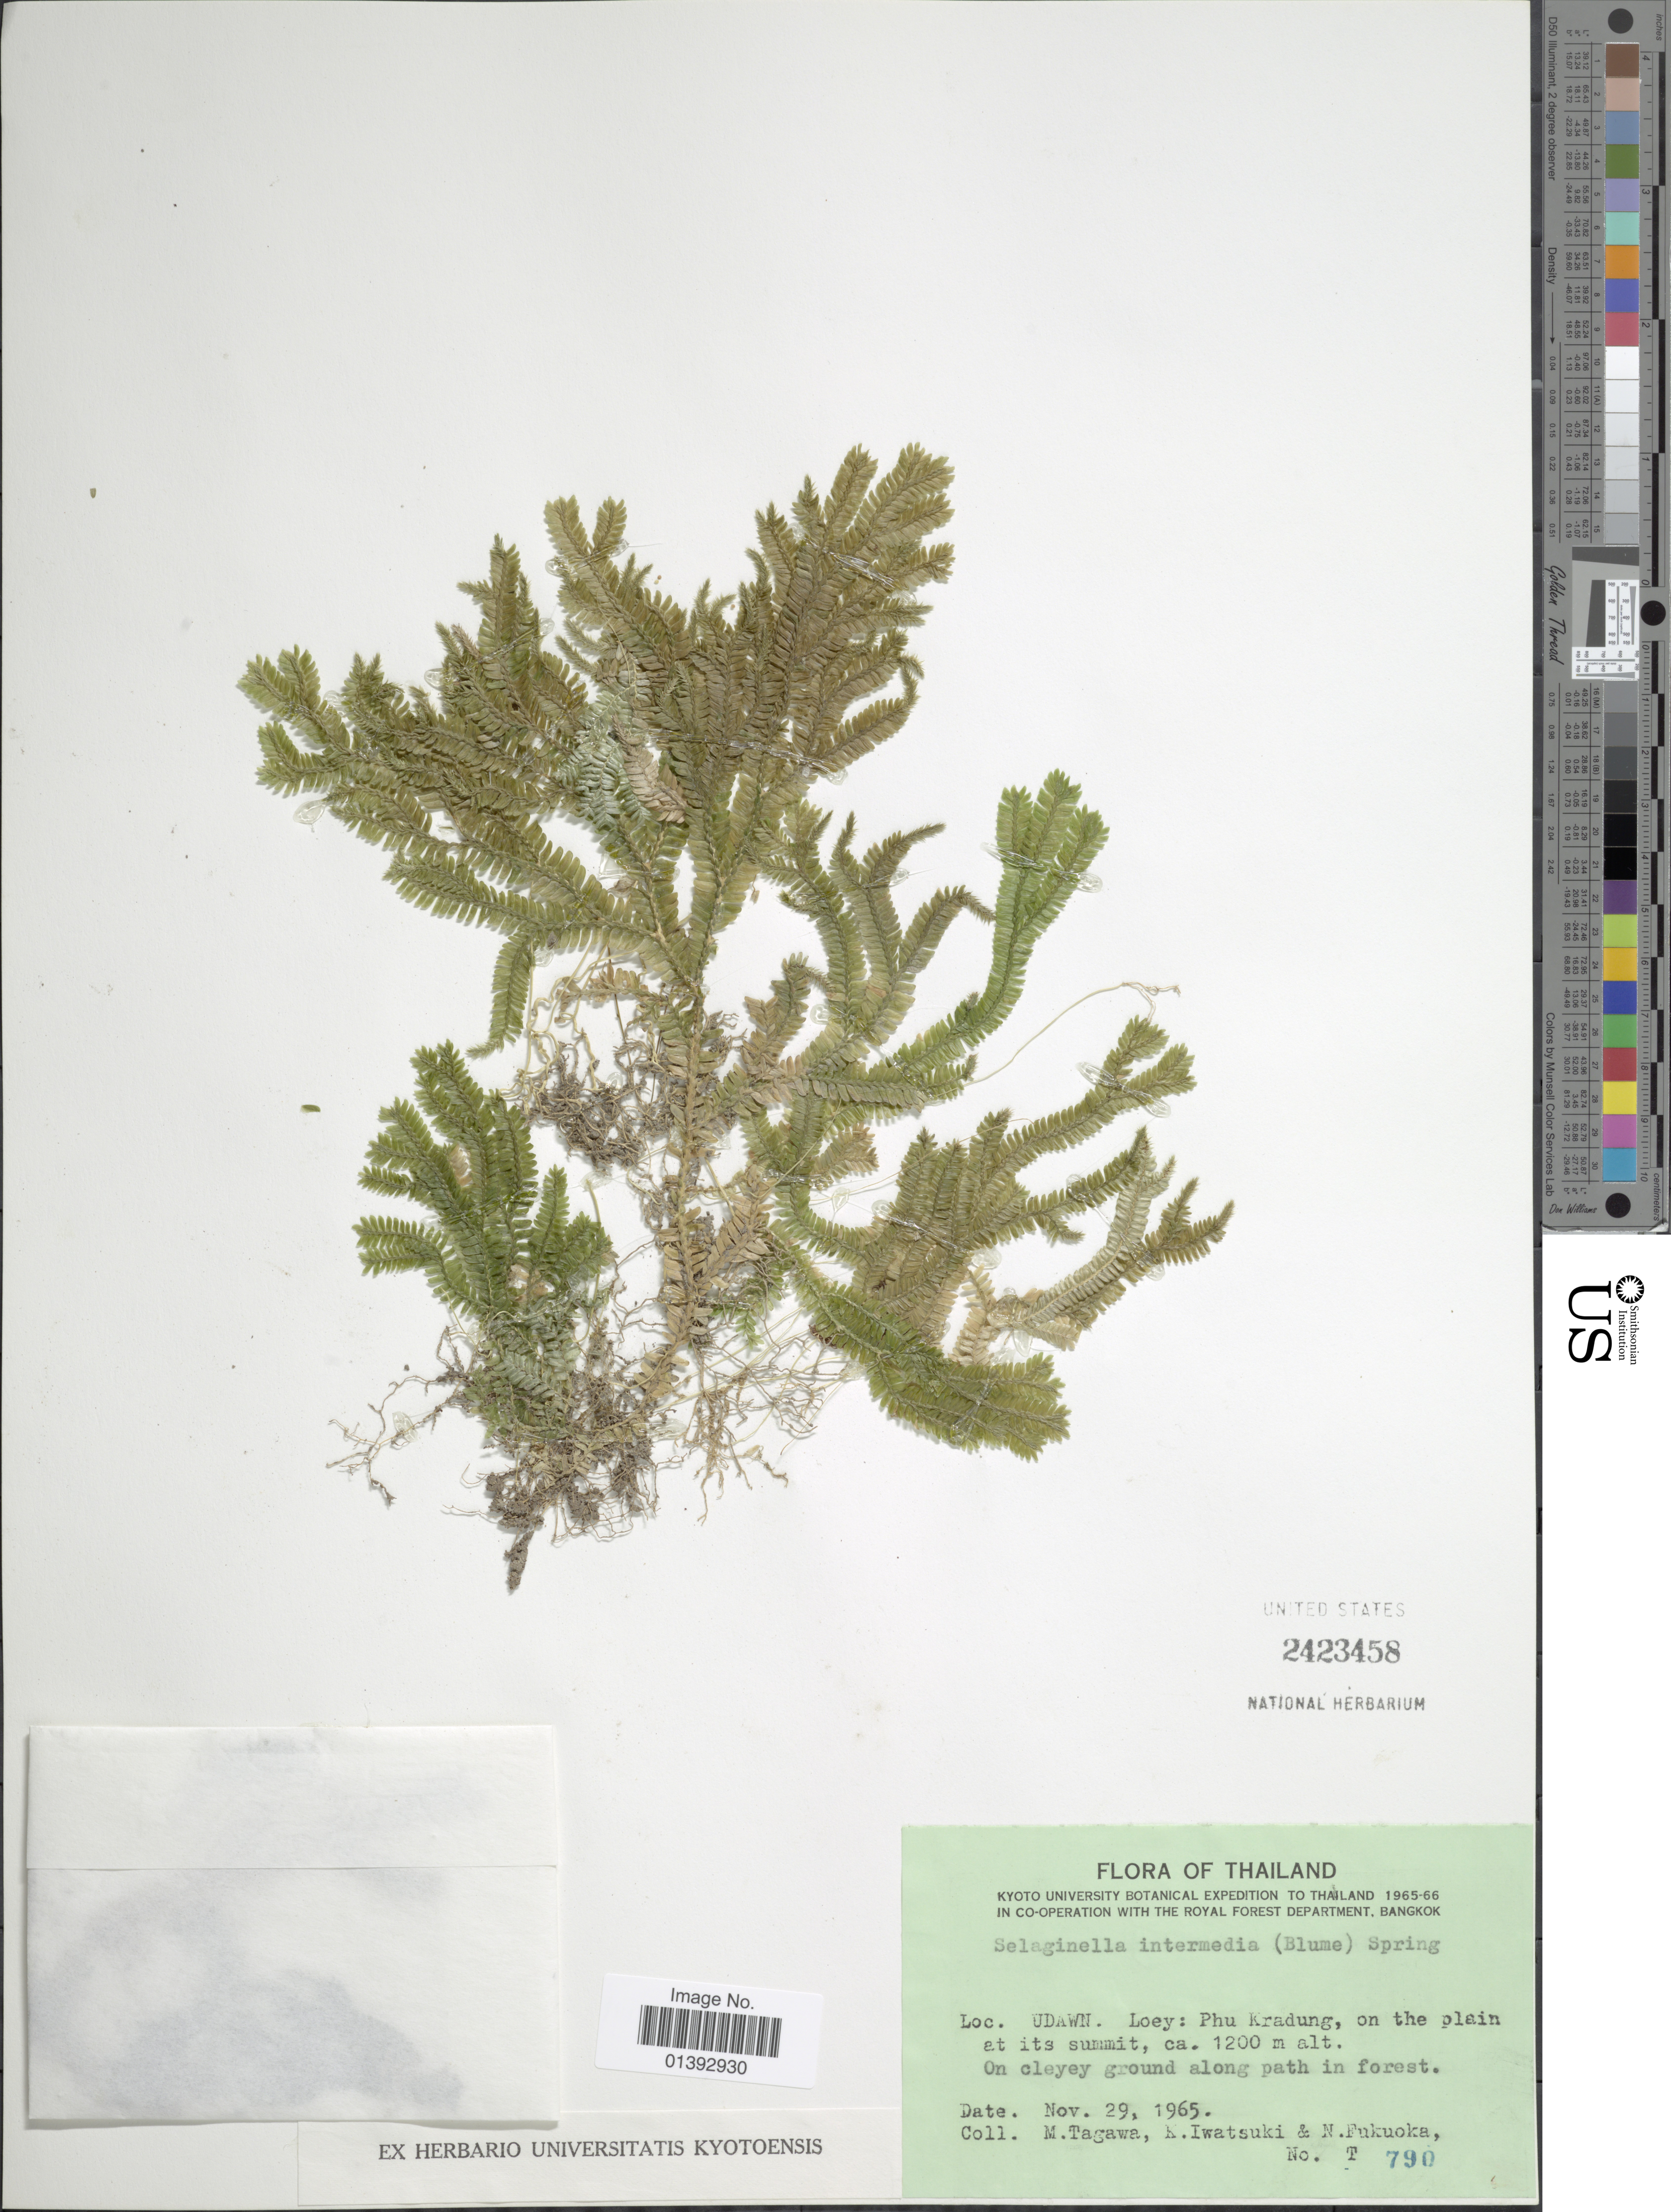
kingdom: Plantae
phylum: Tracheophyta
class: Lycopodiopsida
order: Selaginellales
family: Selaginellaceae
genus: Selaginella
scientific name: Selaginella intermedia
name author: (Blume) Spring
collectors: M. Tagawa, K. Iwatsuki & N. Fukuoka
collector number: T790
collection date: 1965-11-29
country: Thailand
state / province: Loei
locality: Udawn, Phu Kradung, on the plain at its summit, on cleyey ground among path in forest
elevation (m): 1200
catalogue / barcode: US 2423458